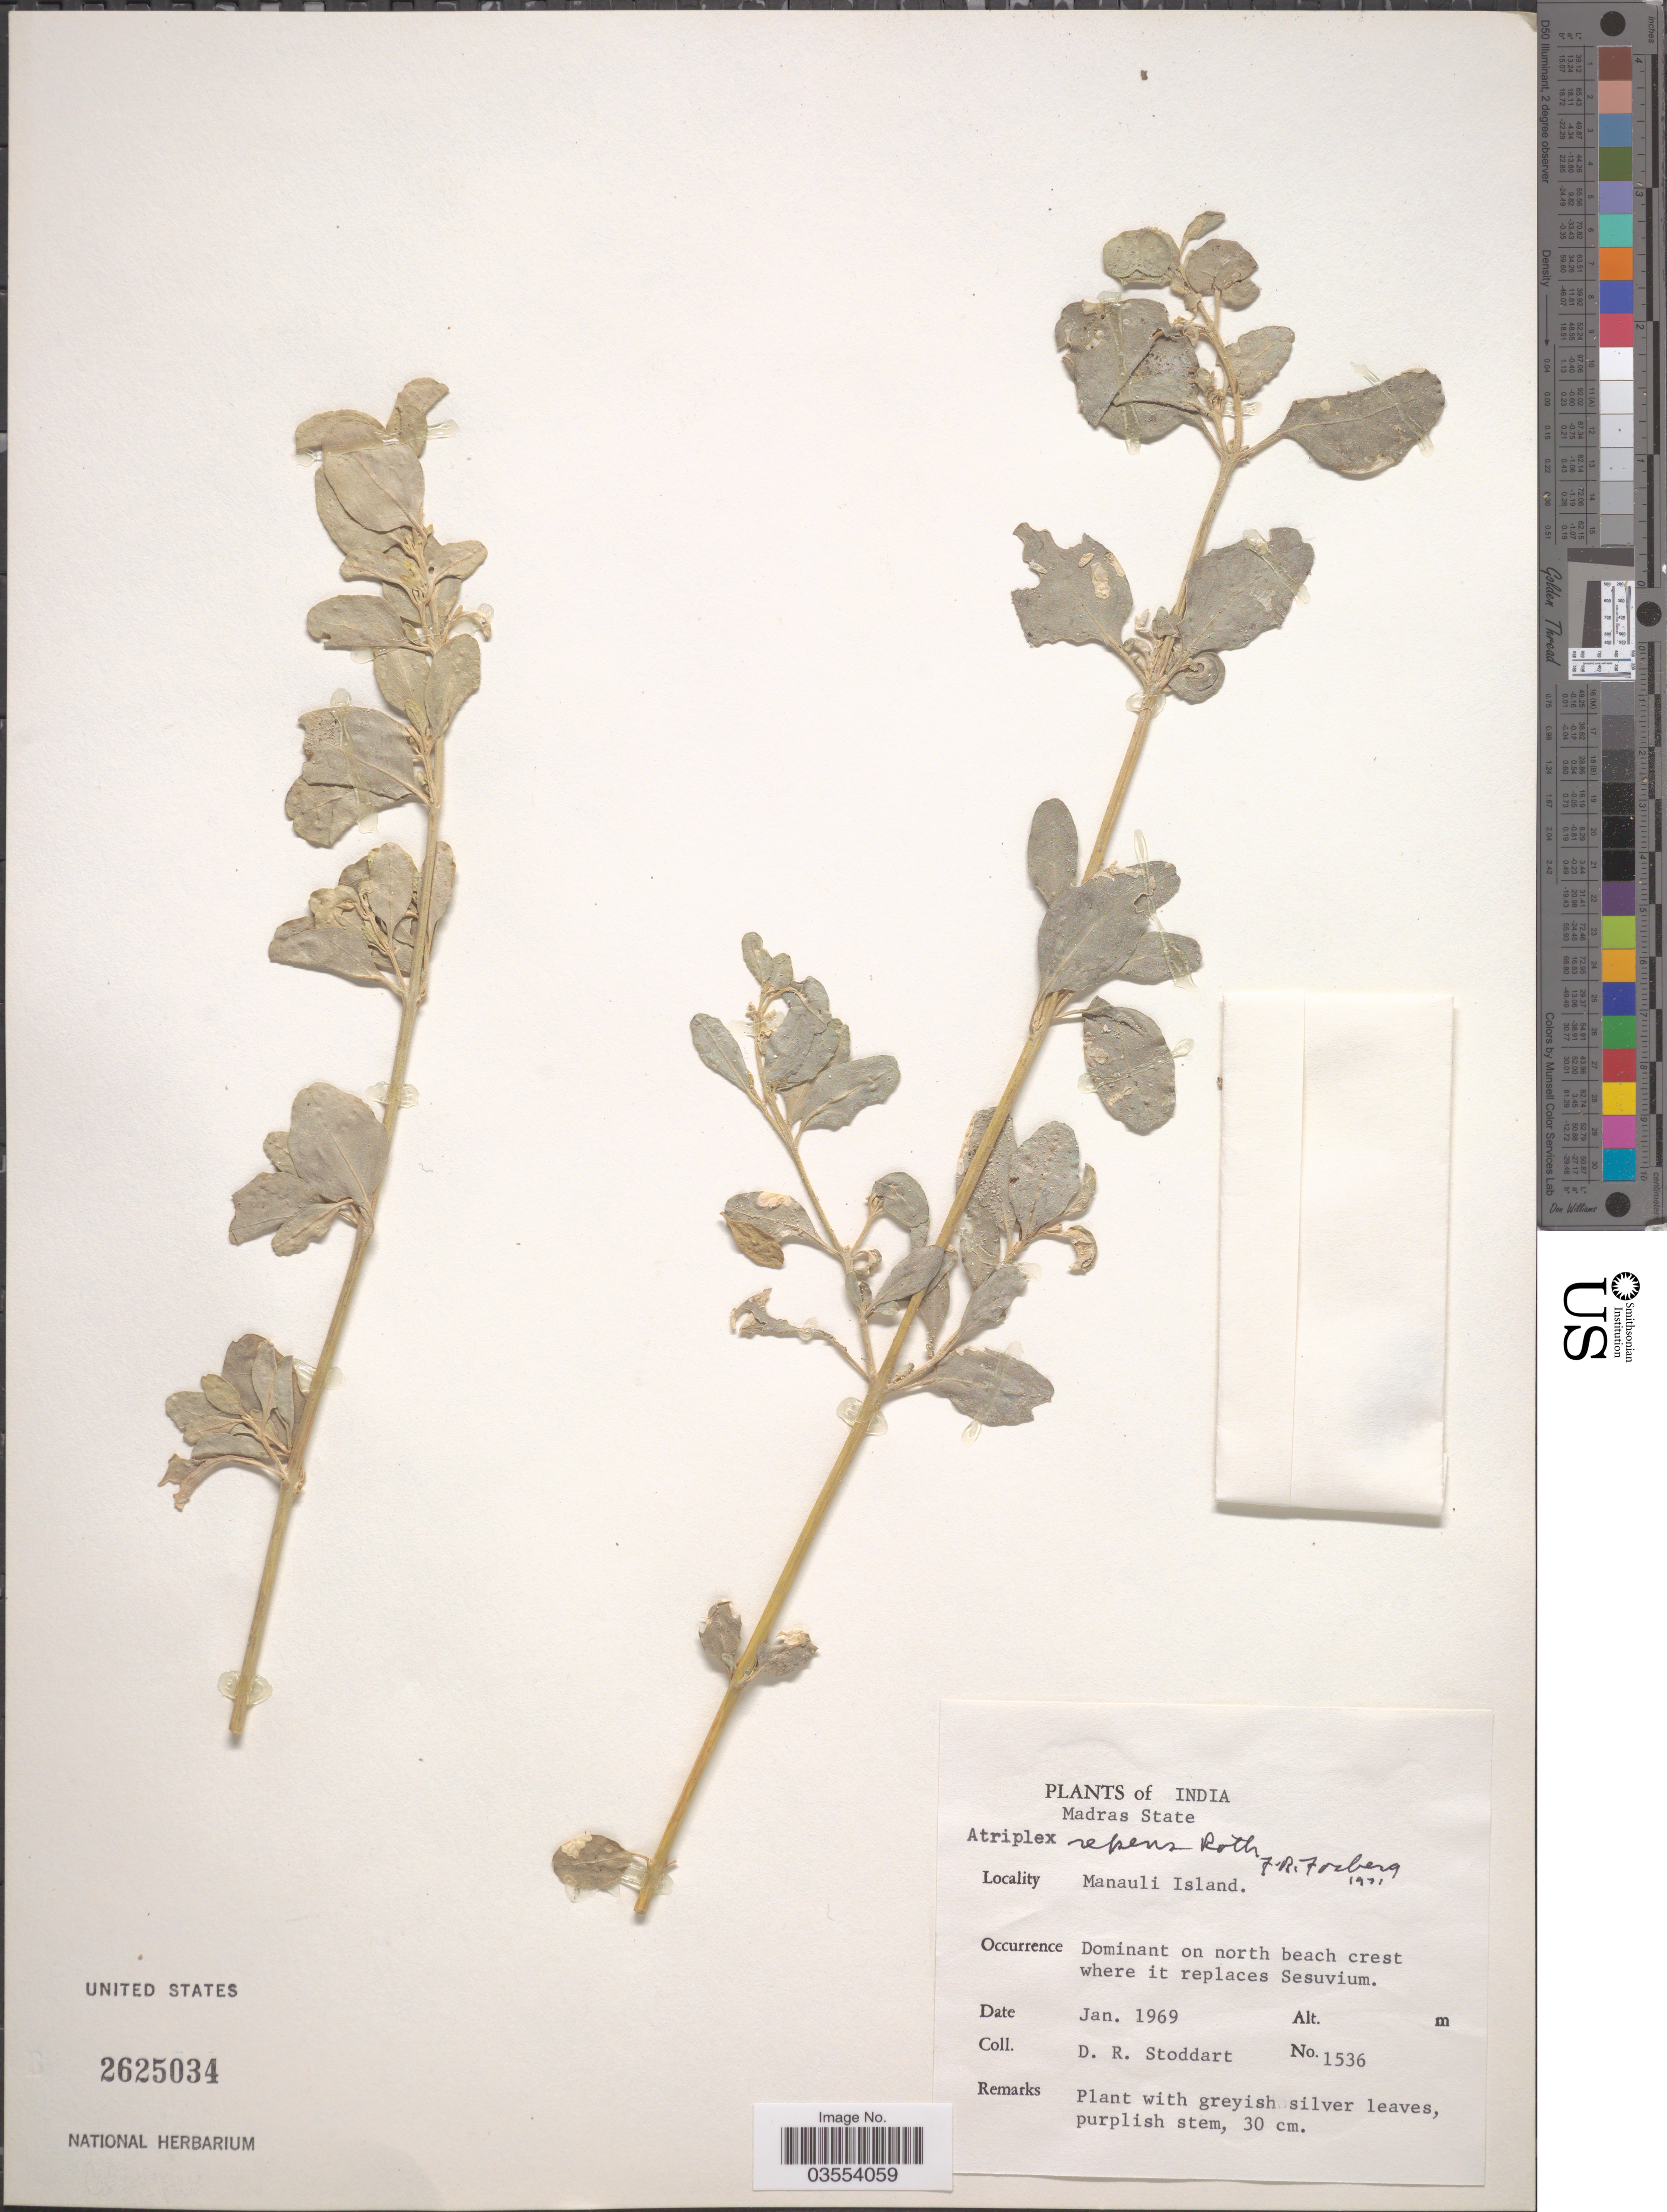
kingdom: Plantae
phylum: Tracheophyta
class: Magnoliopsida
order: Caryophyllales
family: Amaranthaceae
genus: Atriplex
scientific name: Atriplex repens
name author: Roth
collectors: D. R. Stoddart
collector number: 1536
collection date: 1969-01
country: India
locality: Madras State. Manauli Island.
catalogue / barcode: US 2625034